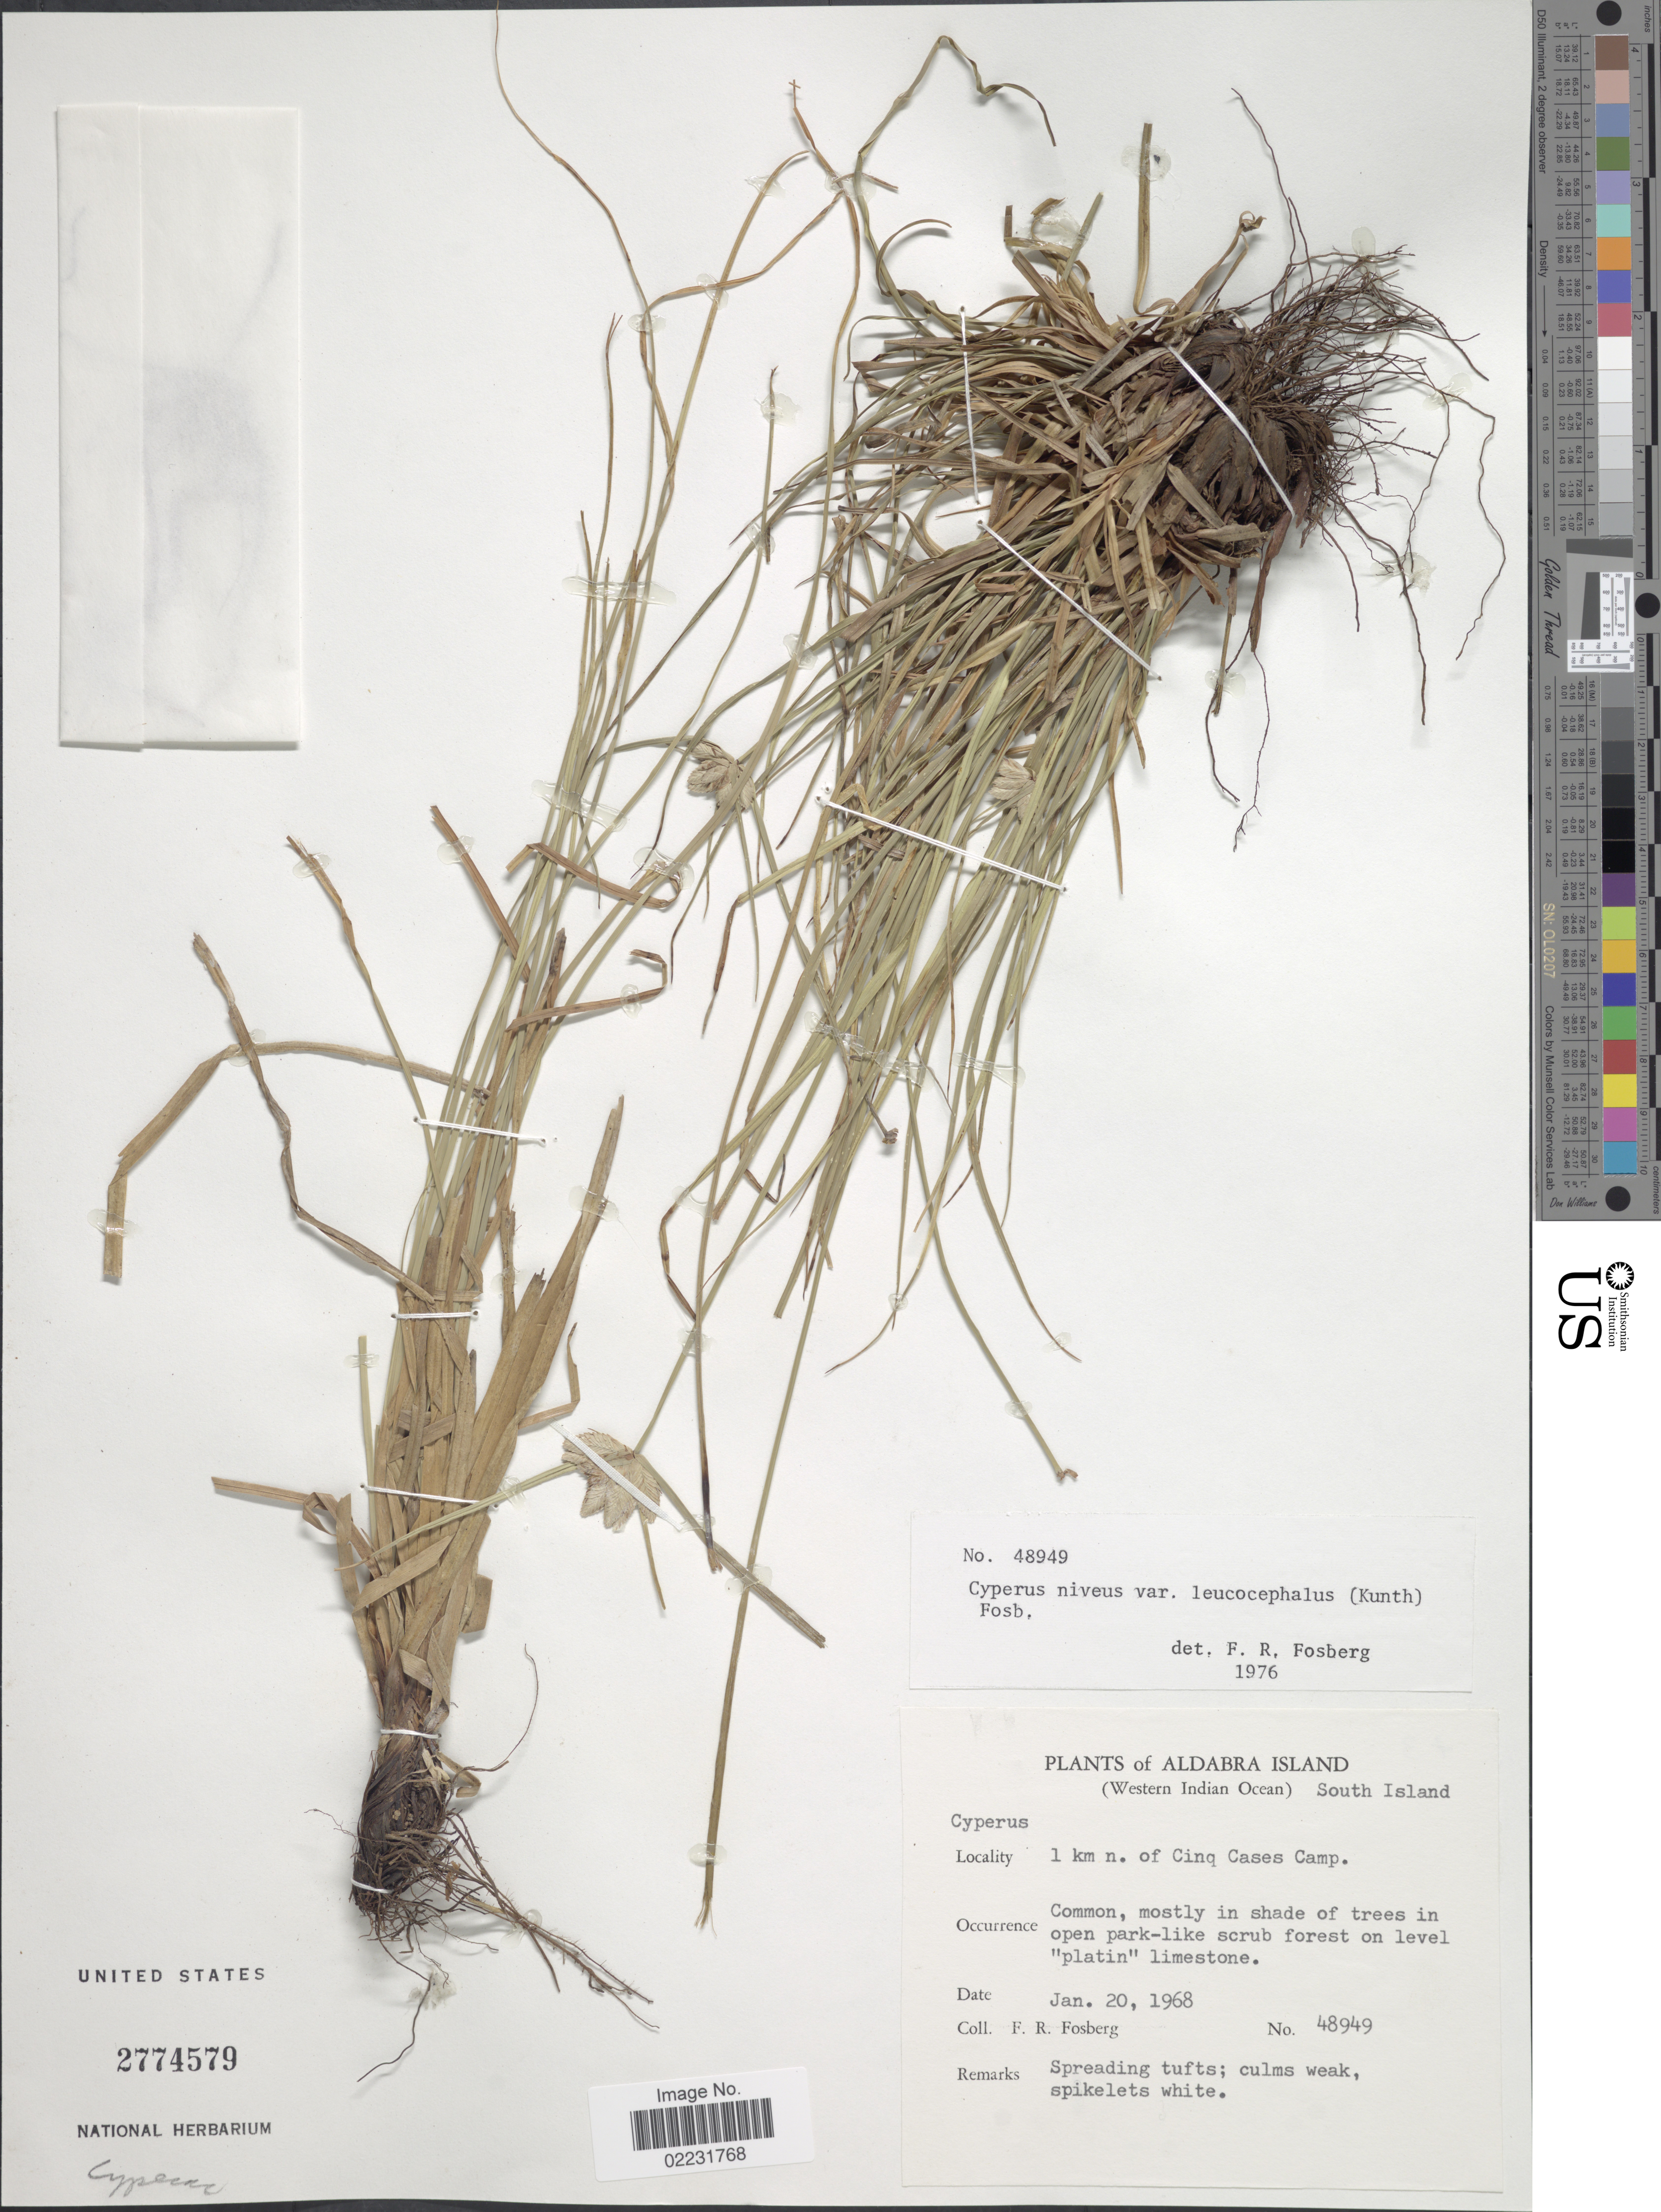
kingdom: Plantae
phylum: Tracheophyta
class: Liliopsida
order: Poales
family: Cyperaceae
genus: Cyperus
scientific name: Cyperus niveus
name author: Retz.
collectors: F. R. Fosberg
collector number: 48949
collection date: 1968-01-20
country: Seychelles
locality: Aldabra Island (Western Indian Ocean) South Island, 1 km n. of Cinq Cases Camp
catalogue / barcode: US 2774579